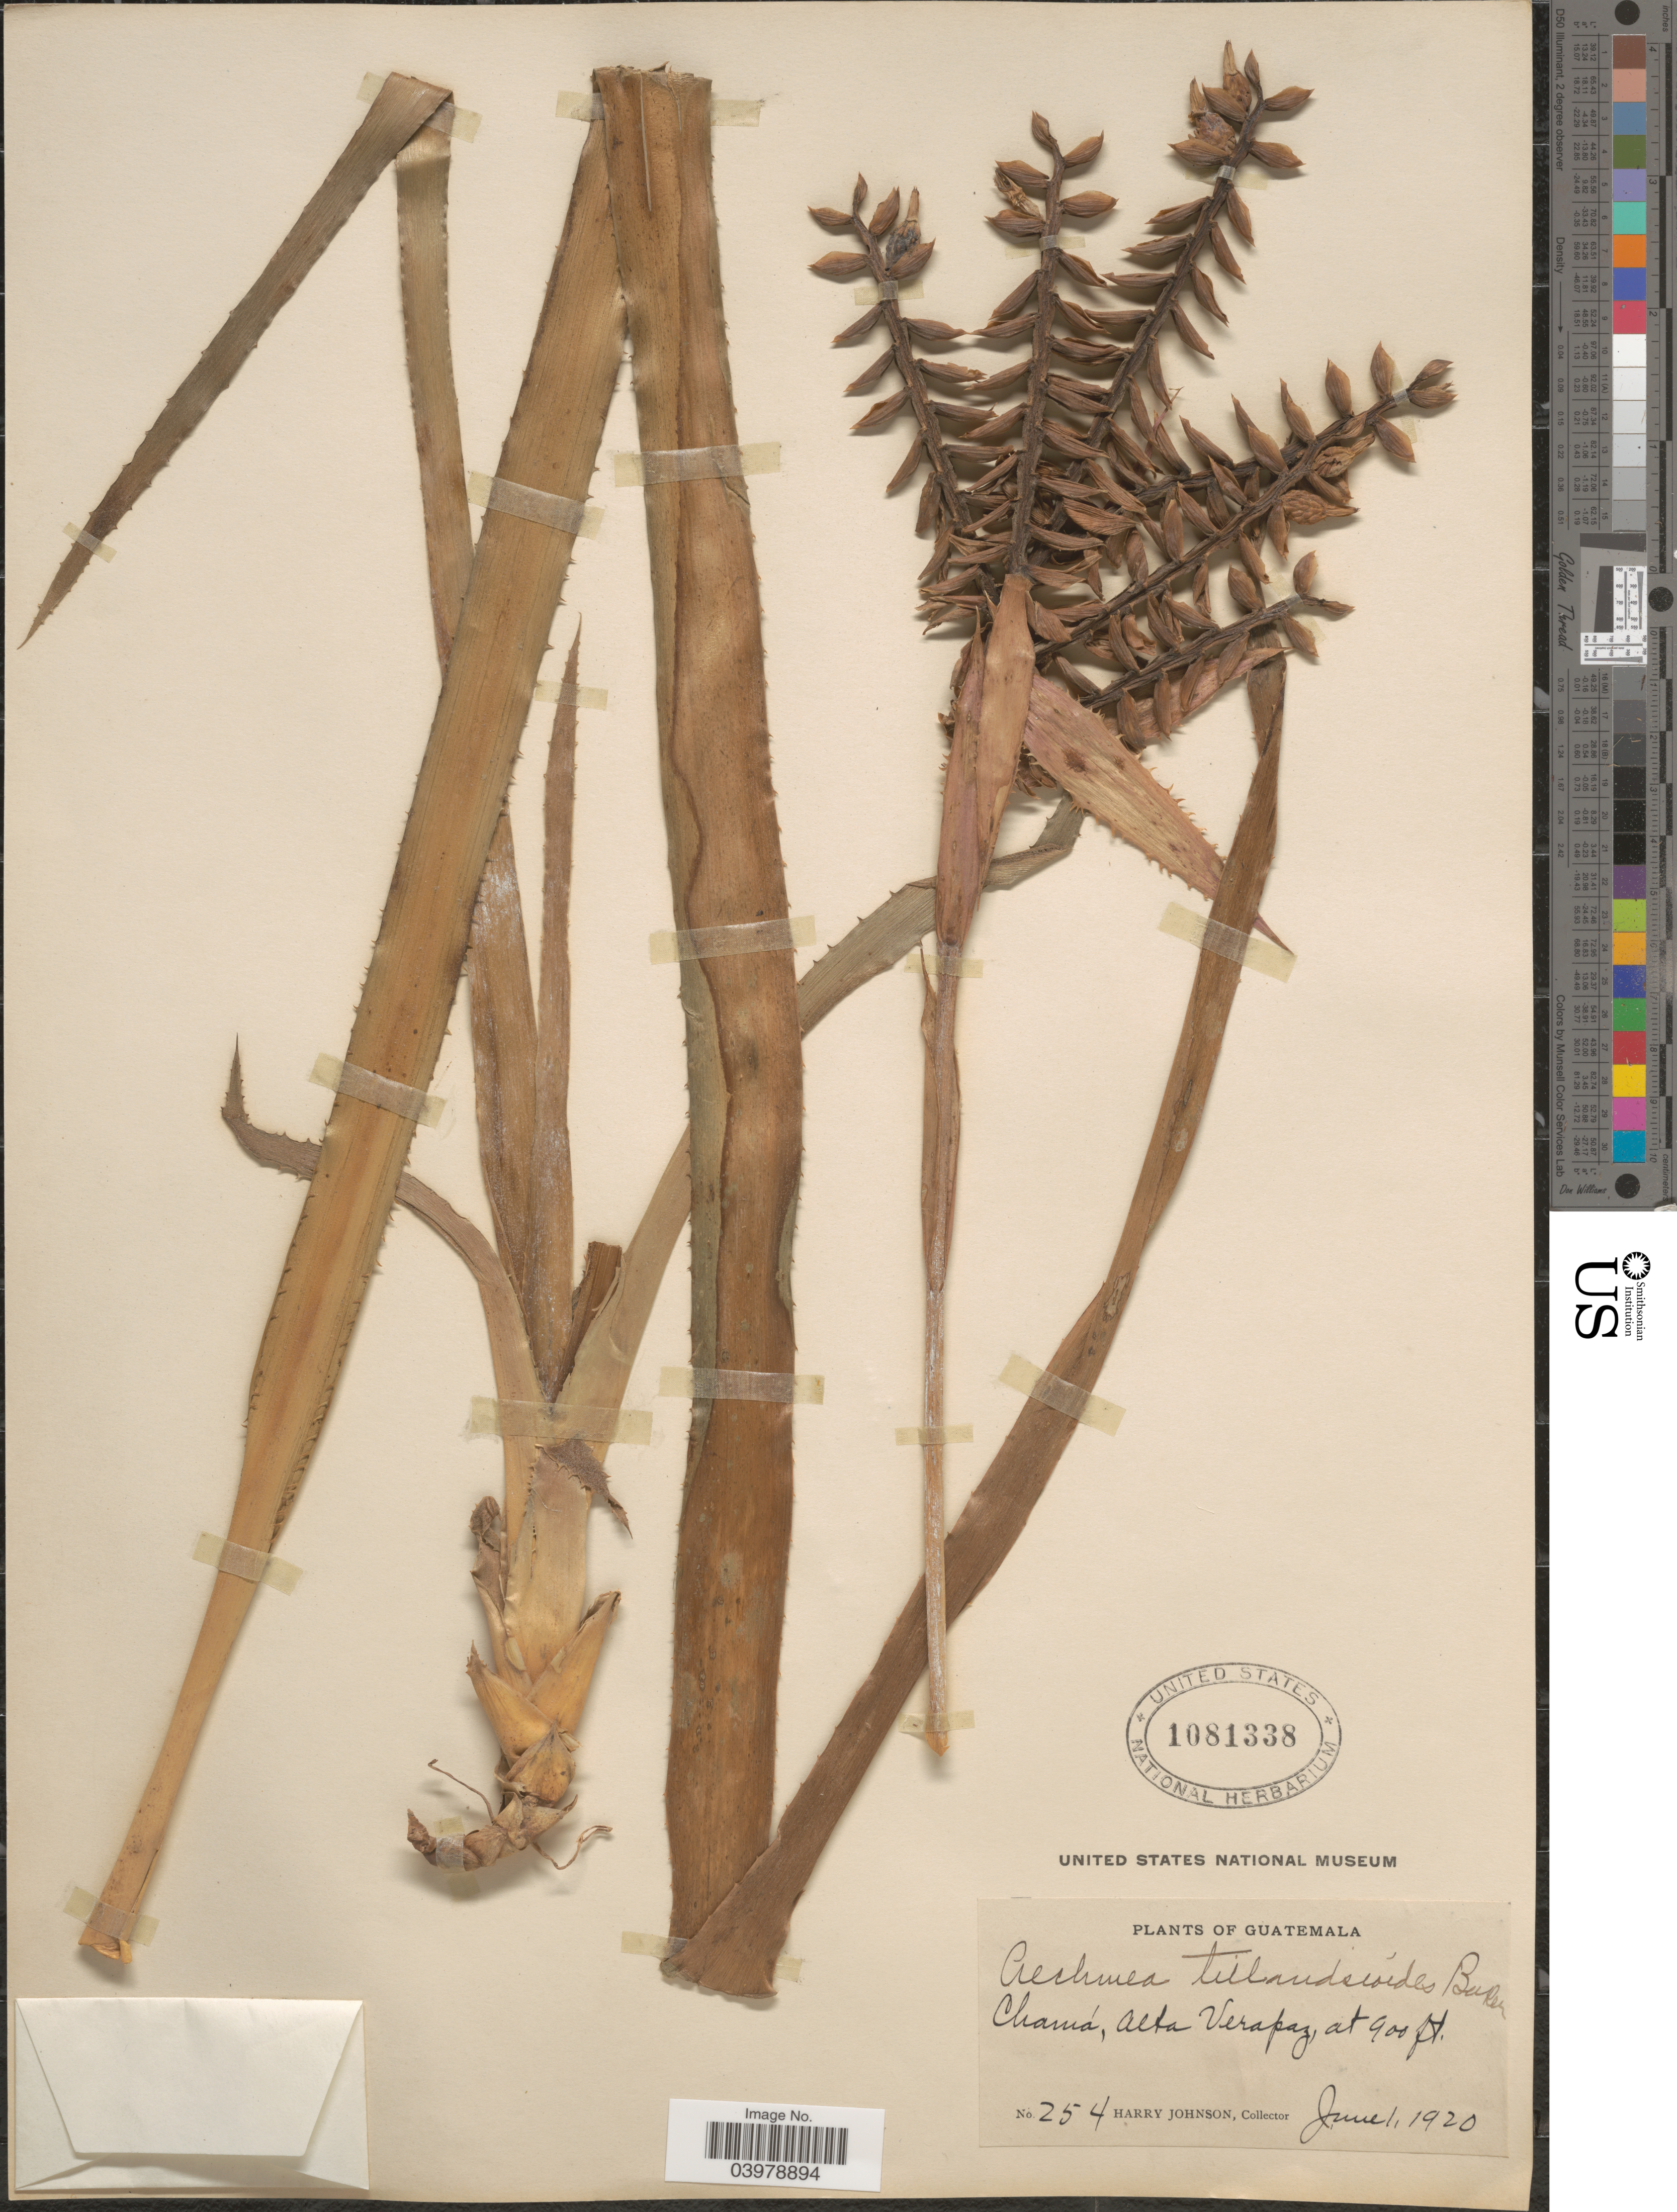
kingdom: Plantae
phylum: Tracheophyta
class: Liliopsida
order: Poales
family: Bromeliaceae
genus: Aechmea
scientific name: Aechmea tillandsioides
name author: (Mart. ex Schult. & Schult. f.) Baker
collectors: H. Johnson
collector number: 254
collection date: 1920-06-01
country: Guatemala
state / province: Alta Verapaz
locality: Chamá.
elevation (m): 274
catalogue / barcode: US 1081338